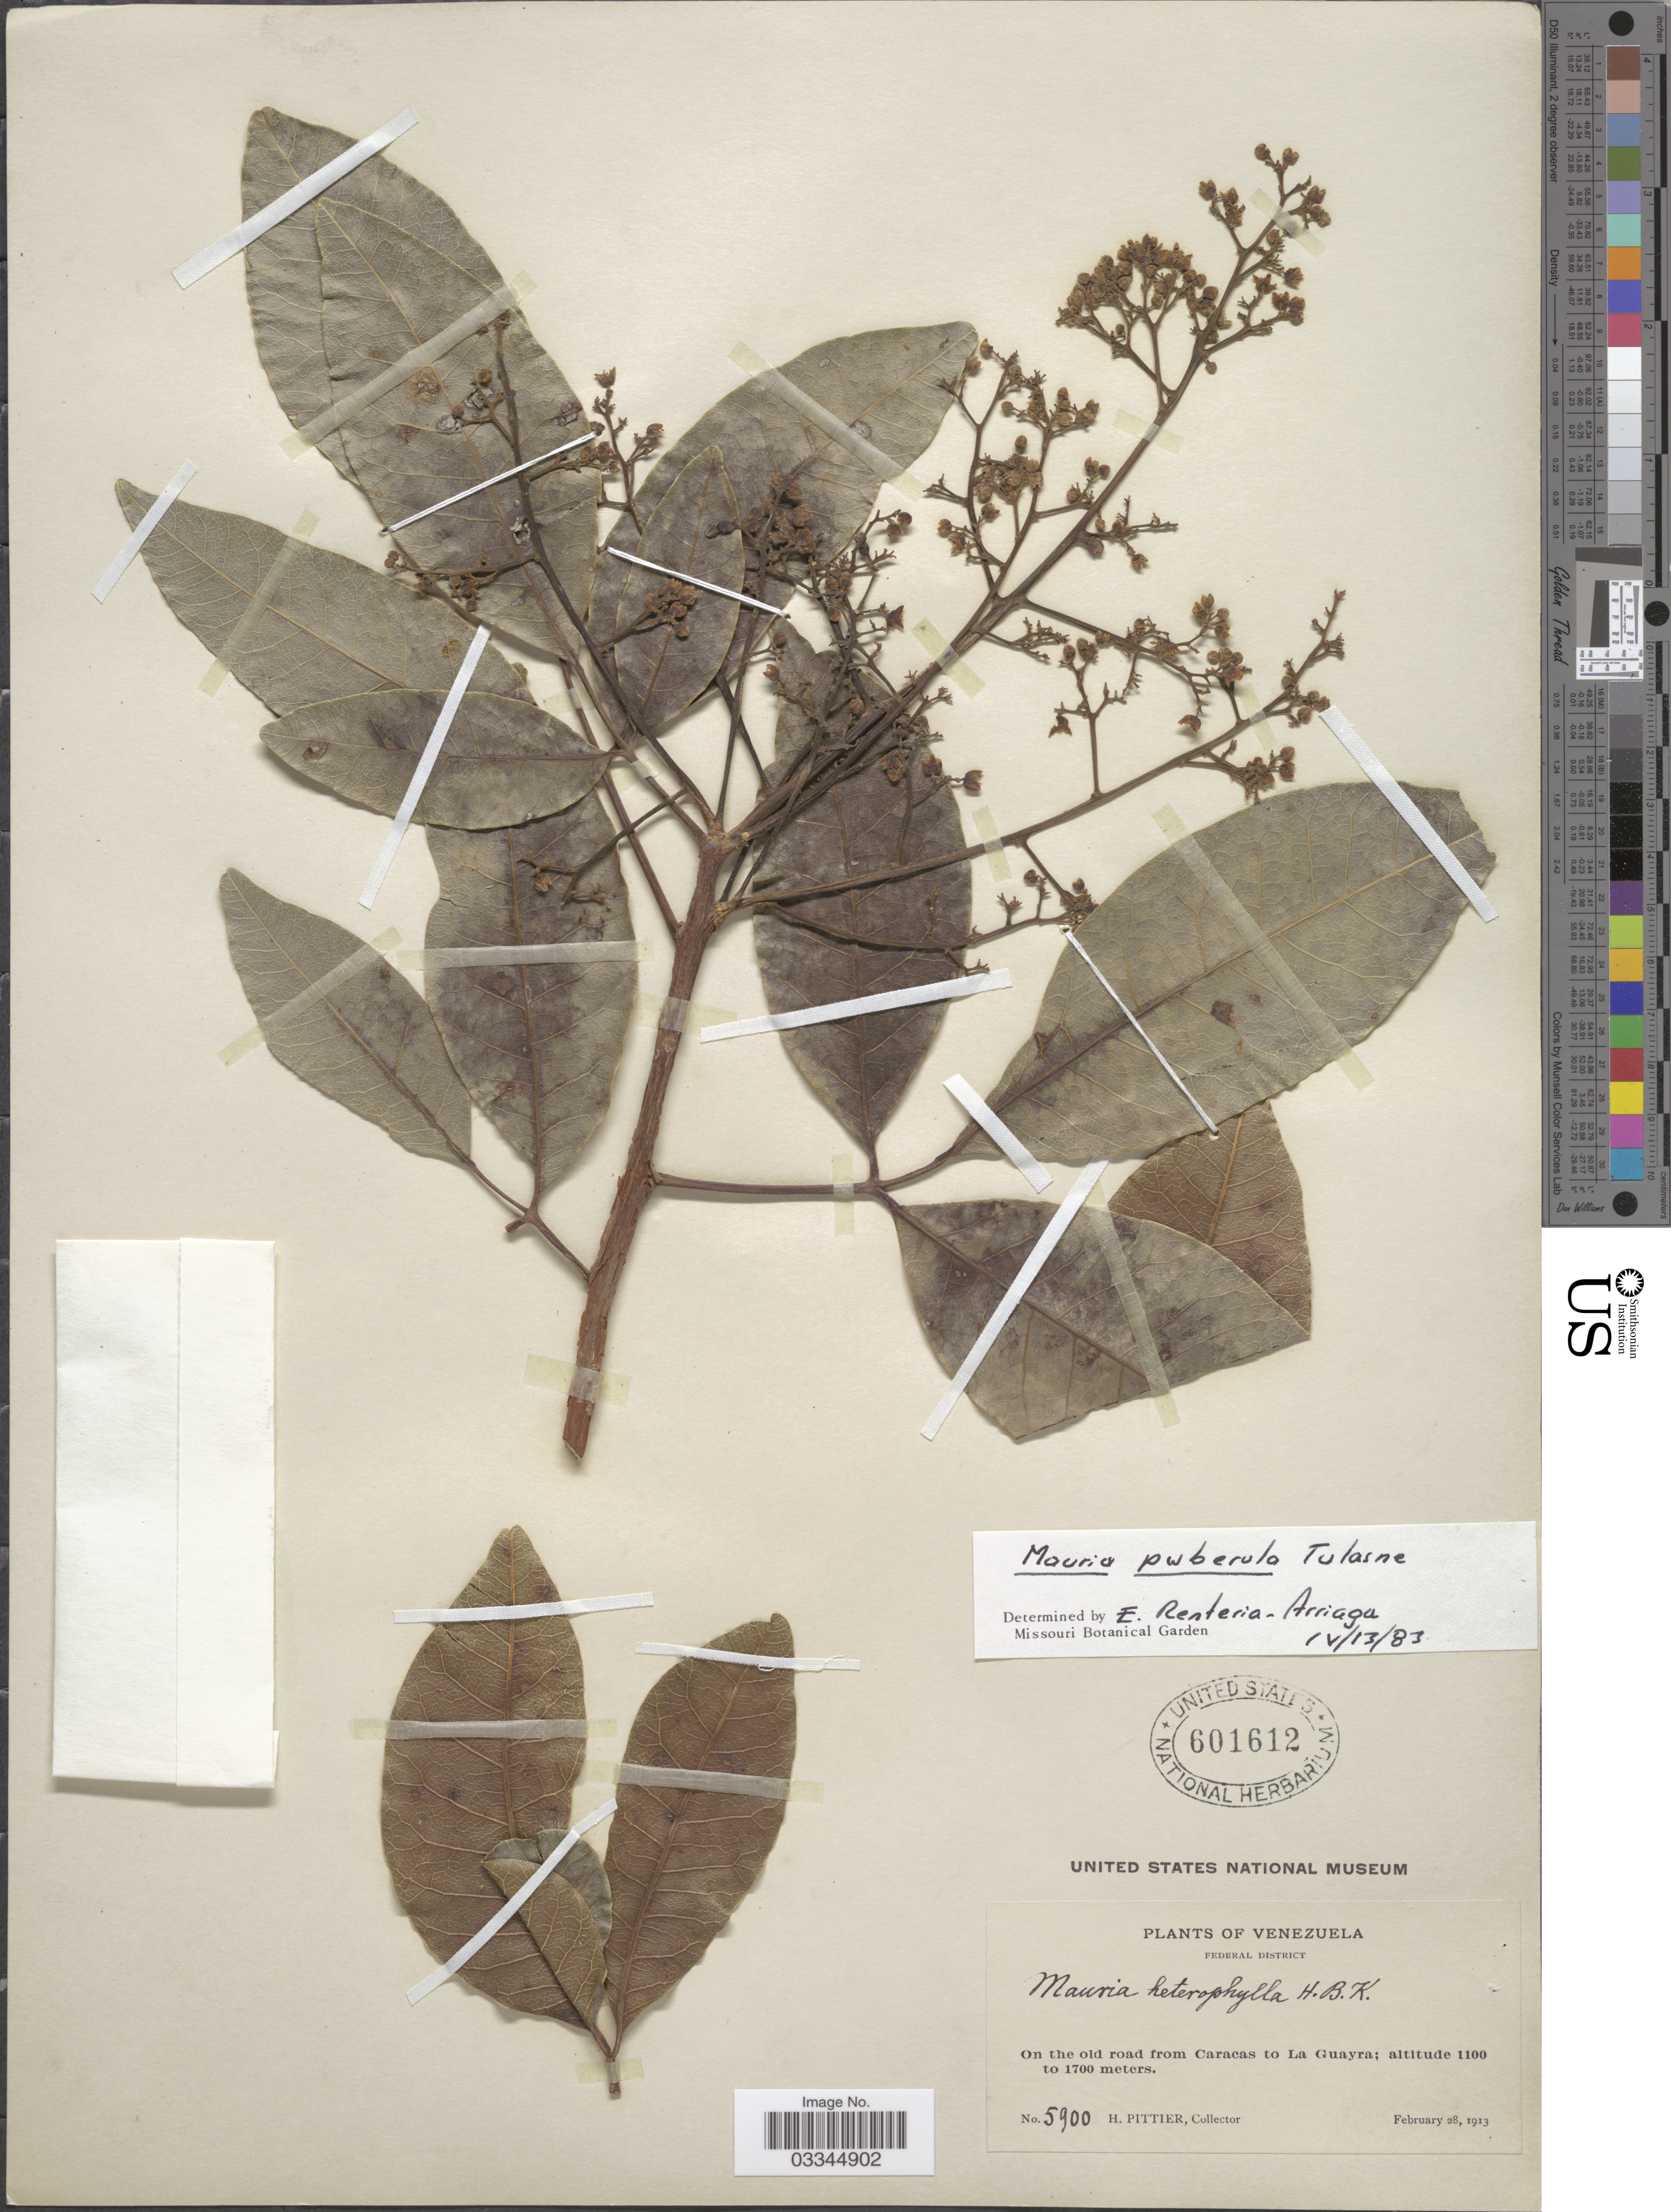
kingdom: Plantae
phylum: Tracheophyta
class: Magnoliopsida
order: Sapindales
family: Anacardiaceae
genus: Mauria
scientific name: Mauria puberula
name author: Tul.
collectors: H. F. Pittier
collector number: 5900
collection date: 1913-02-28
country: Venezuela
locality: Federal District. On the old road from Caracas to La Guayra.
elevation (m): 1100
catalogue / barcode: US 601612